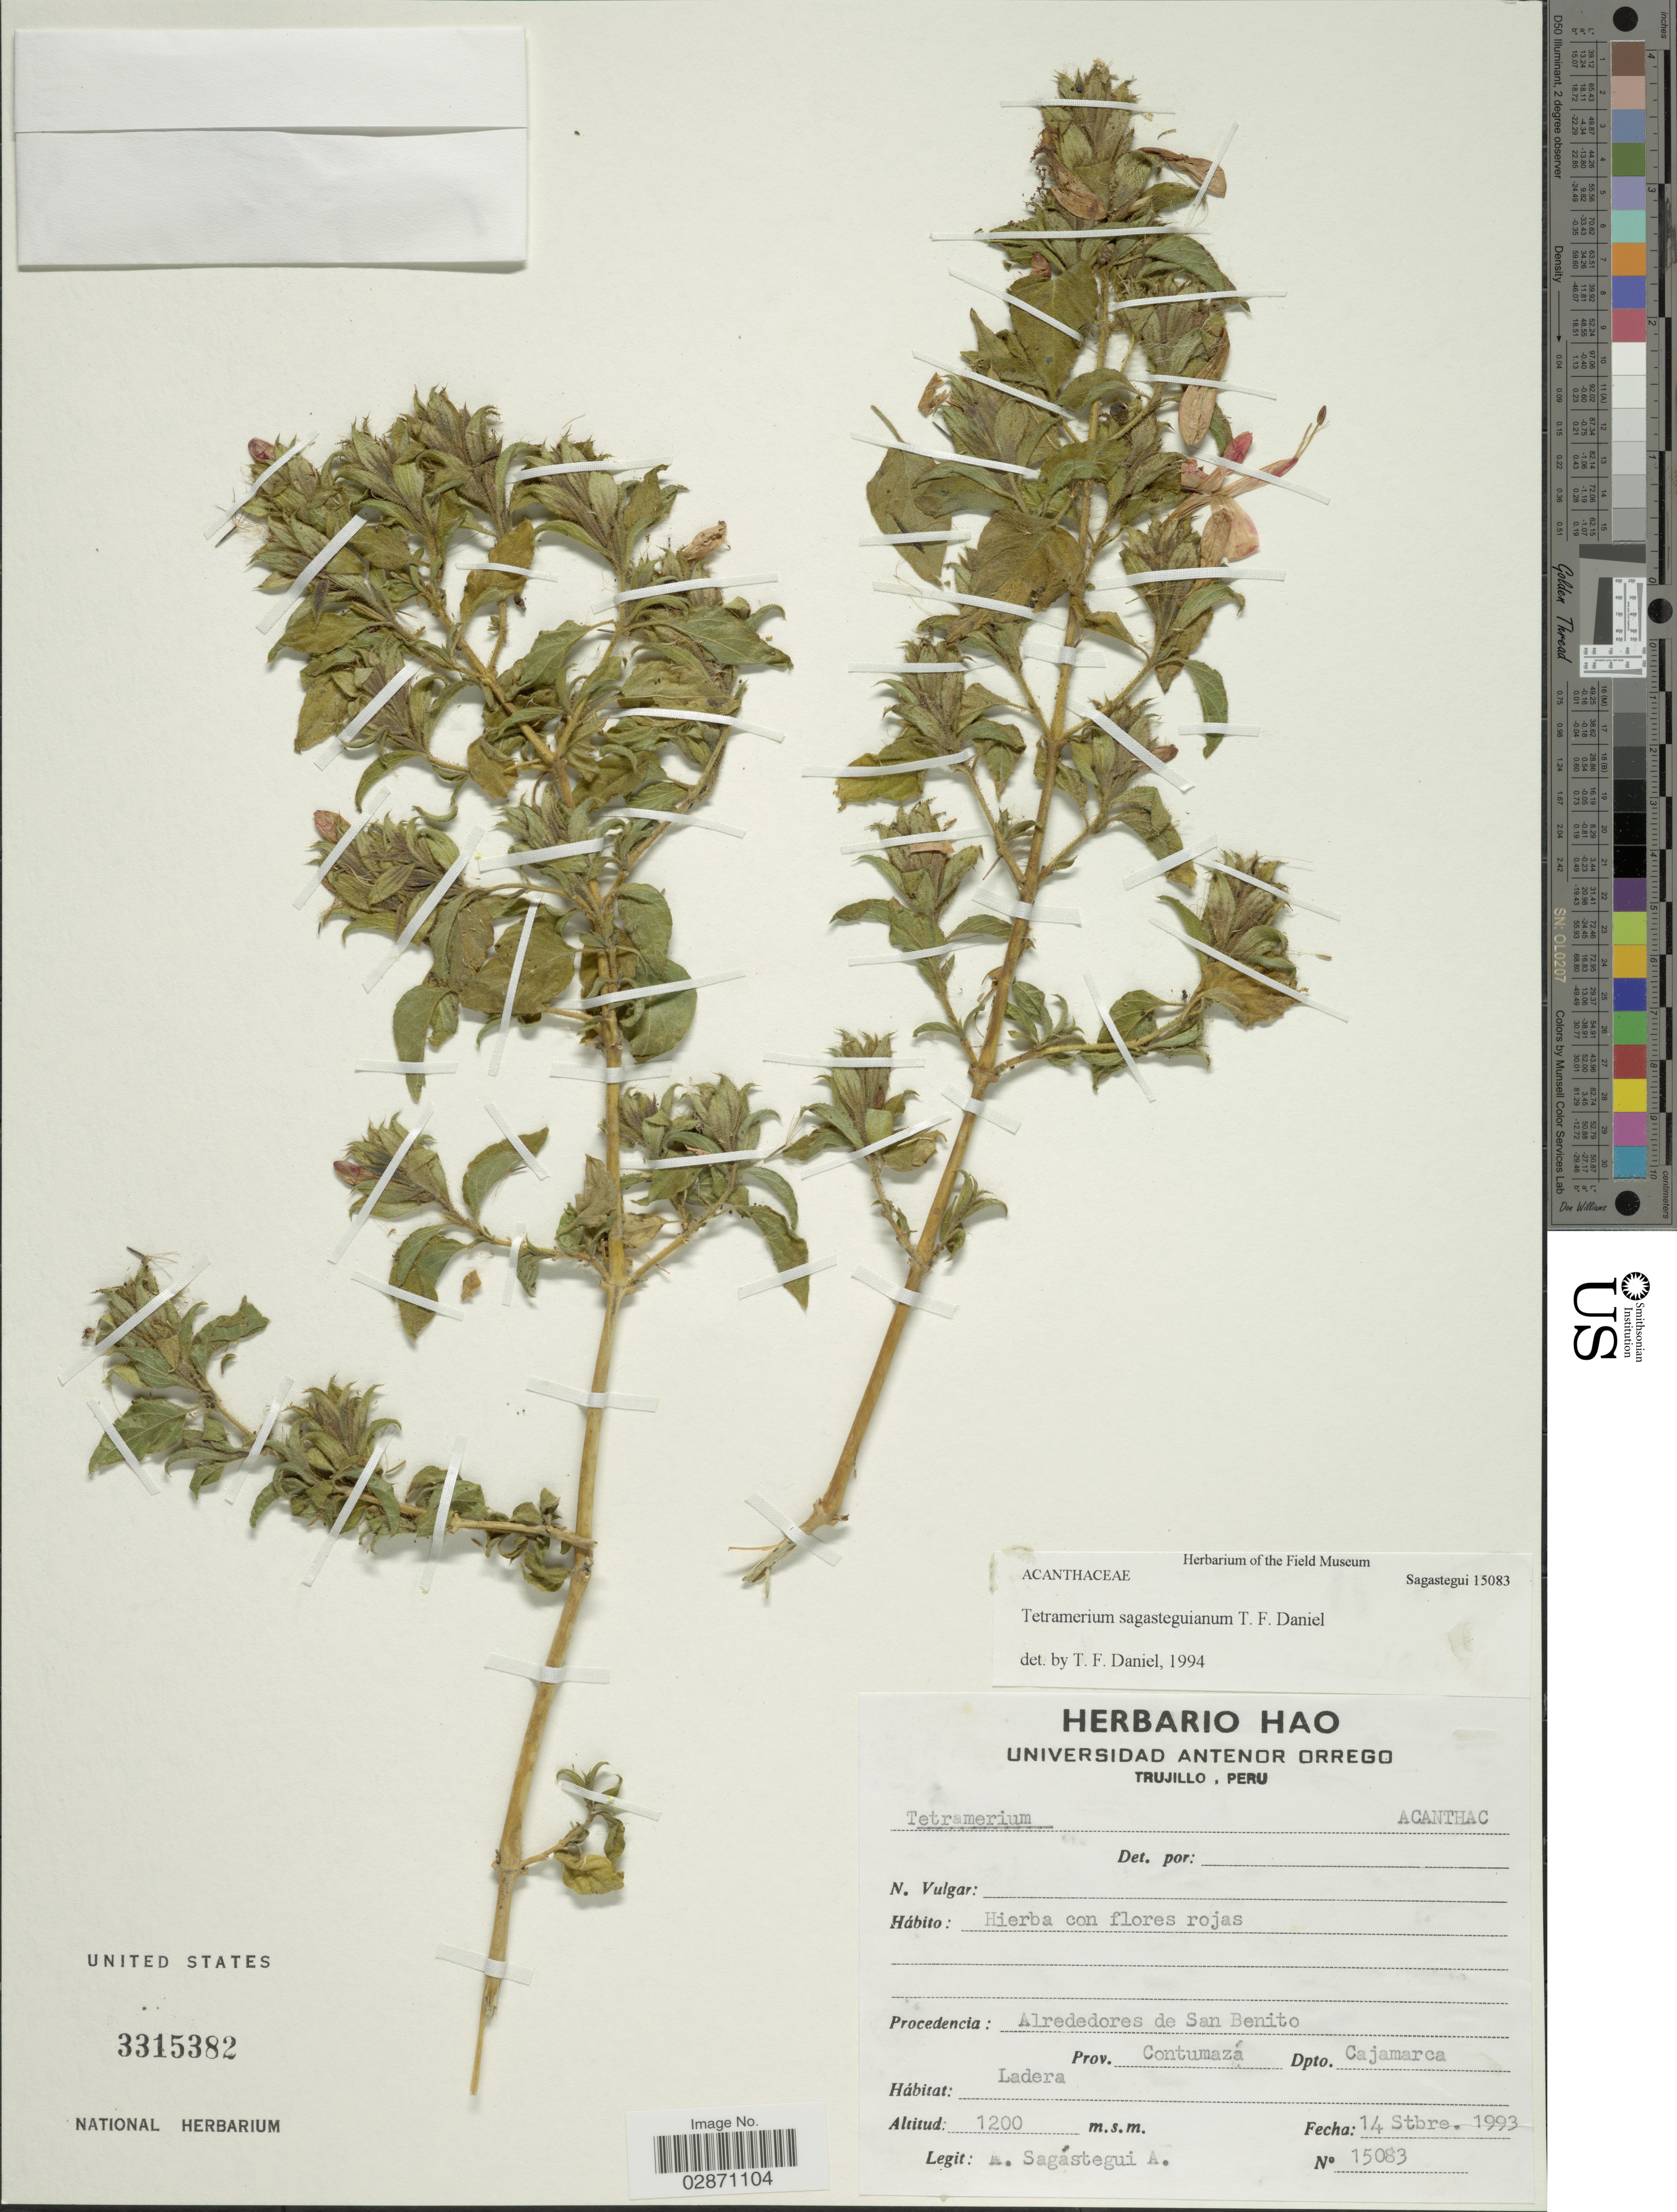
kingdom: Plantae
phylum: Tracheophyta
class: Magnoliopsida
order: Lamiales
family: Acanthaceae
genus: Tetramerium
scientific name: Tetramerium sagasteguianum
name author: T.F. Daniel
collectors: A. Sagástegui A.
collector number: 15083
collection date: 1993-09-14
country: Peru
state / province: Cajamarca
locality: Alrededores de San Benito, Prov. Contumazá, Dpto. Cajamarca.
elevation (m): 1200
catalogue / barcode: US 3315382